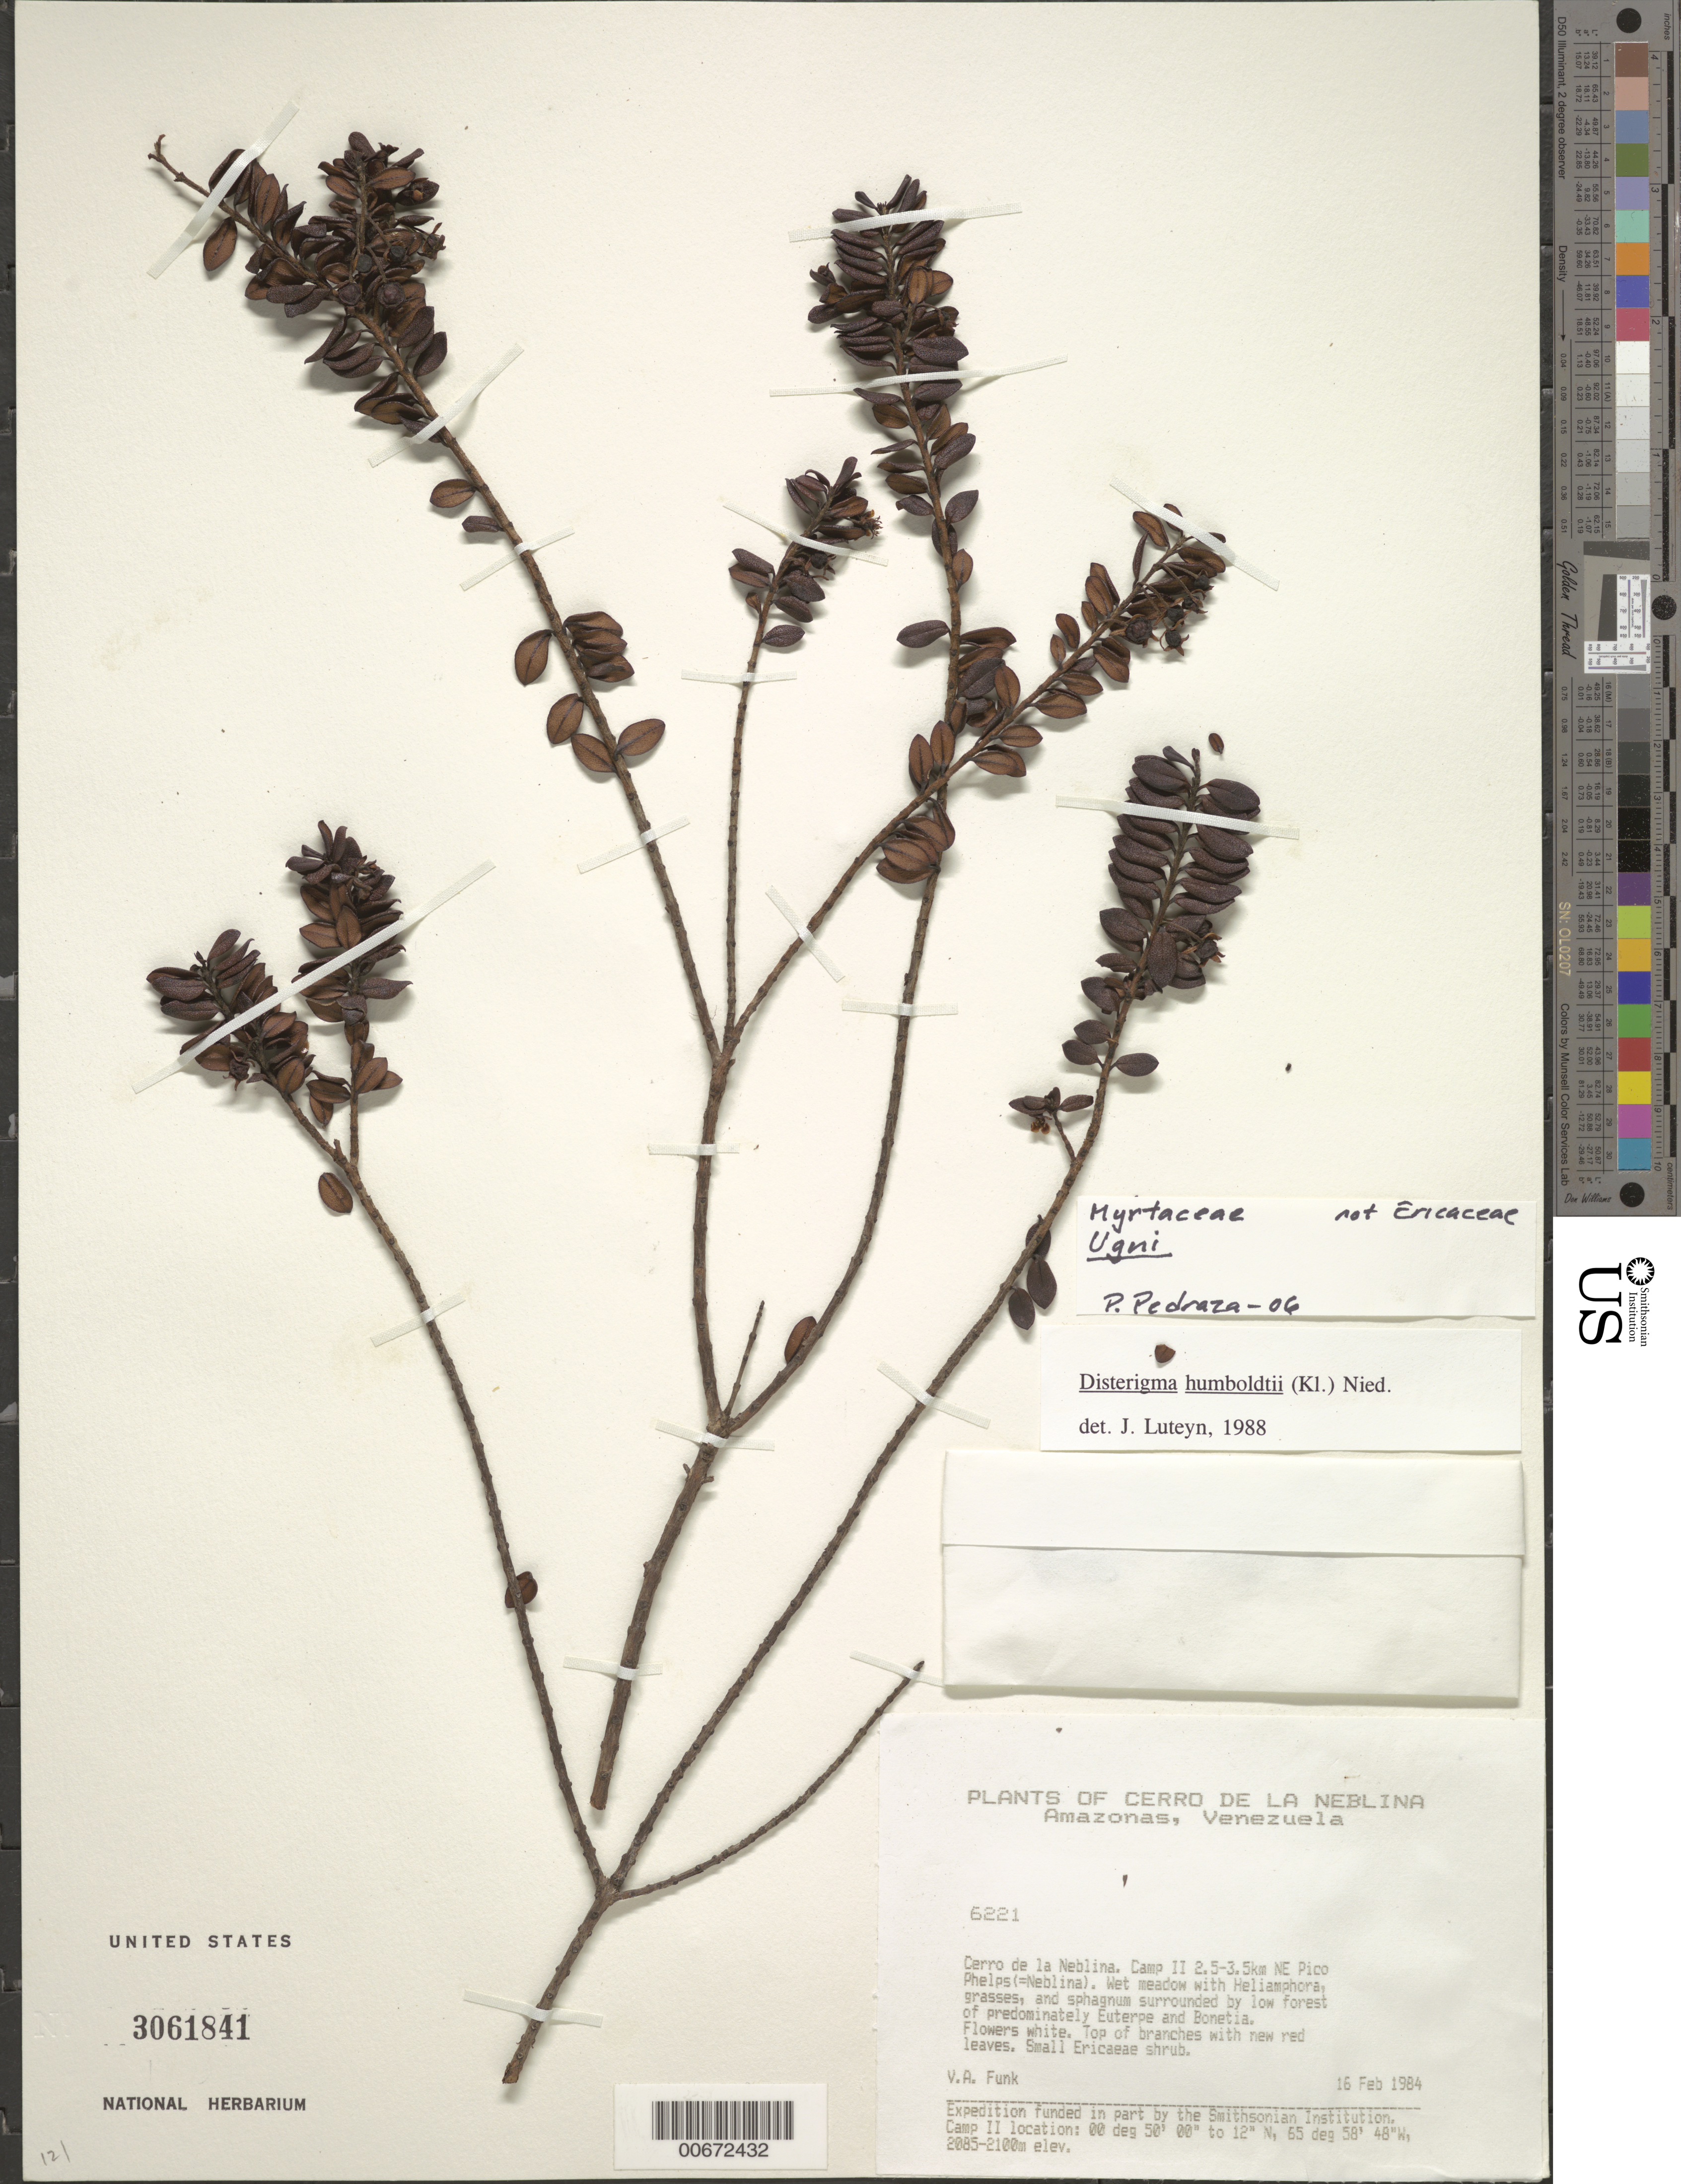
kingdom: Plantae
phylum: Tracheophyta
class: Magnoliopsida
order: Myrtales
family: Myrtaceae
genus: Ugni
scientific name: Ugni sp.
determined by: Pedraza Peñalosa, L. P., (NY)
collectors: V. Funk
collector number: x 6221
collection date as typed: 16-Feb-84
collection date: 1984-02-16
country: Venezuela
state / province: Amazonas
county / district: Río Negro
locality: Cerro de la Neblina, Camp II 2.5-3.5 km NE Pico Phelps (=Neblina)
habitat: Wet meadow w/ Heliamphora, grasses and sphagnum surrounded by low forest of predominately Euterpe and Bonetia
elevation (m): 2085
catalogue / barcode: US 3061841